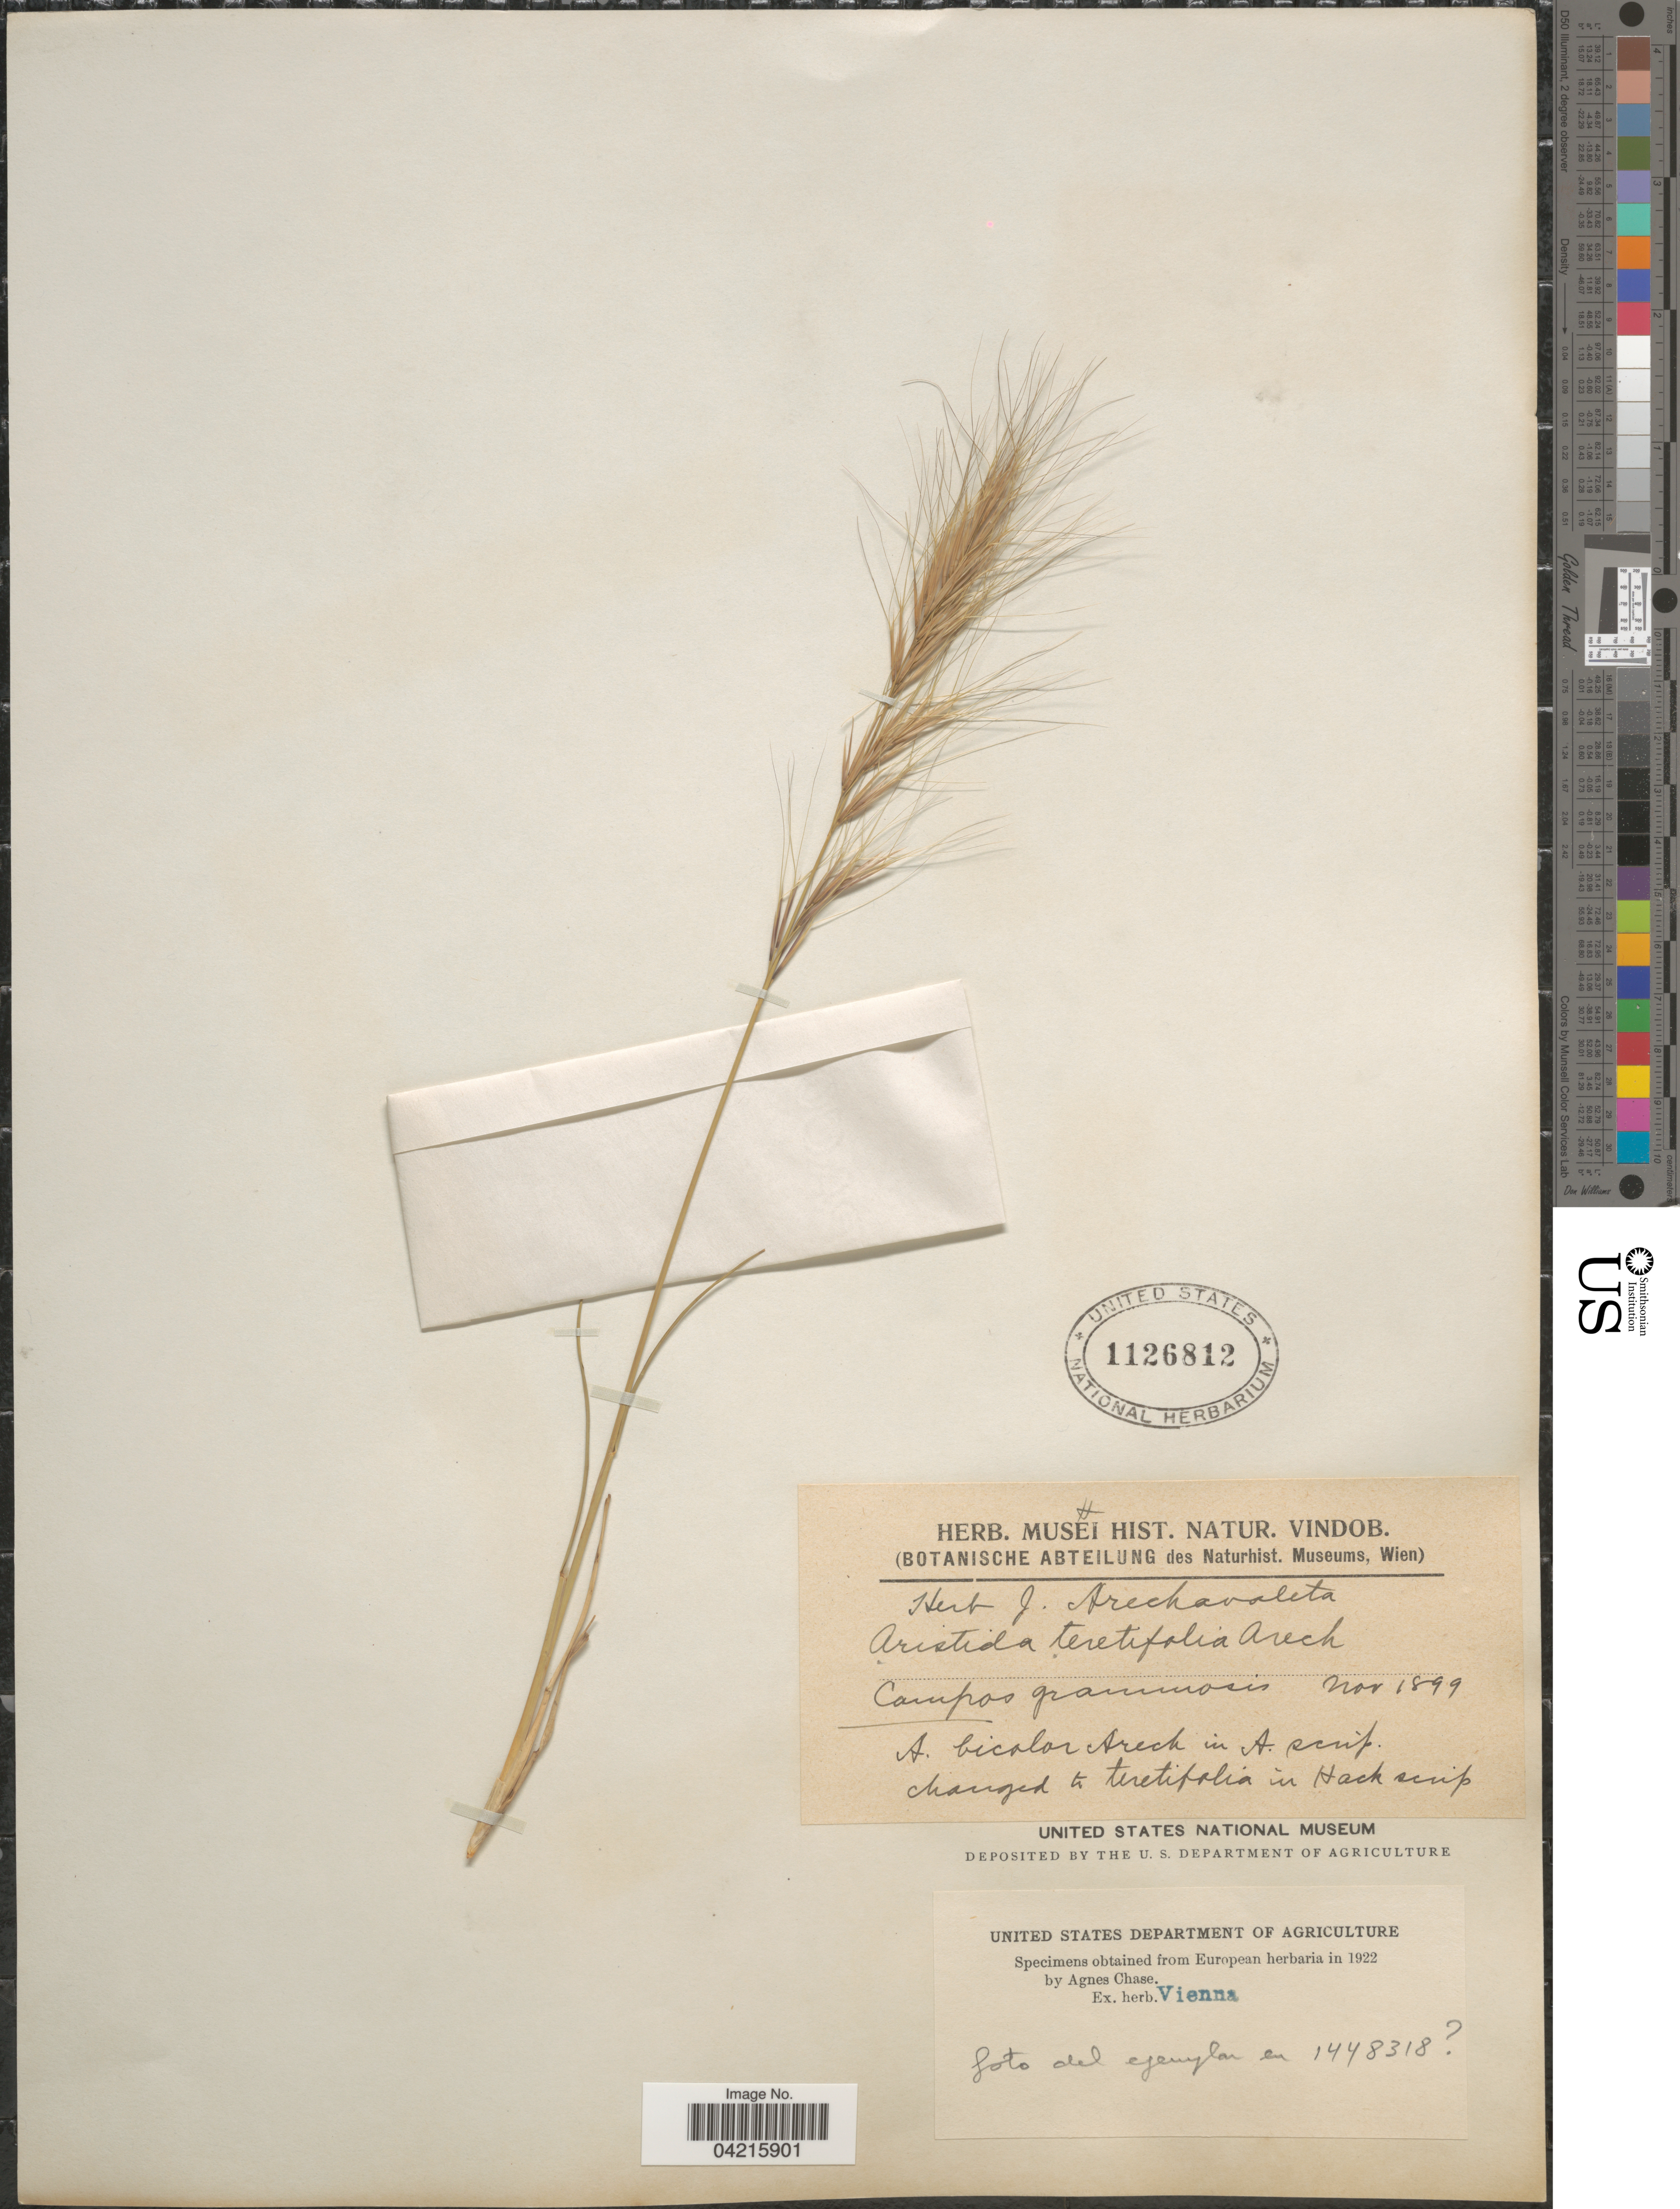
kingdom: Plantae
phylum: Tracheophyta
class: Liliopsida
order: Poales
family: Poaceae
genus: Aristida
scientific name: Aristida teretifolia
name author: Arechav.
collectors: ex herb. Arechavaleta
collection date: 1899-11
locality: Campos graminosis.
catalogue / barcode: US 1126812